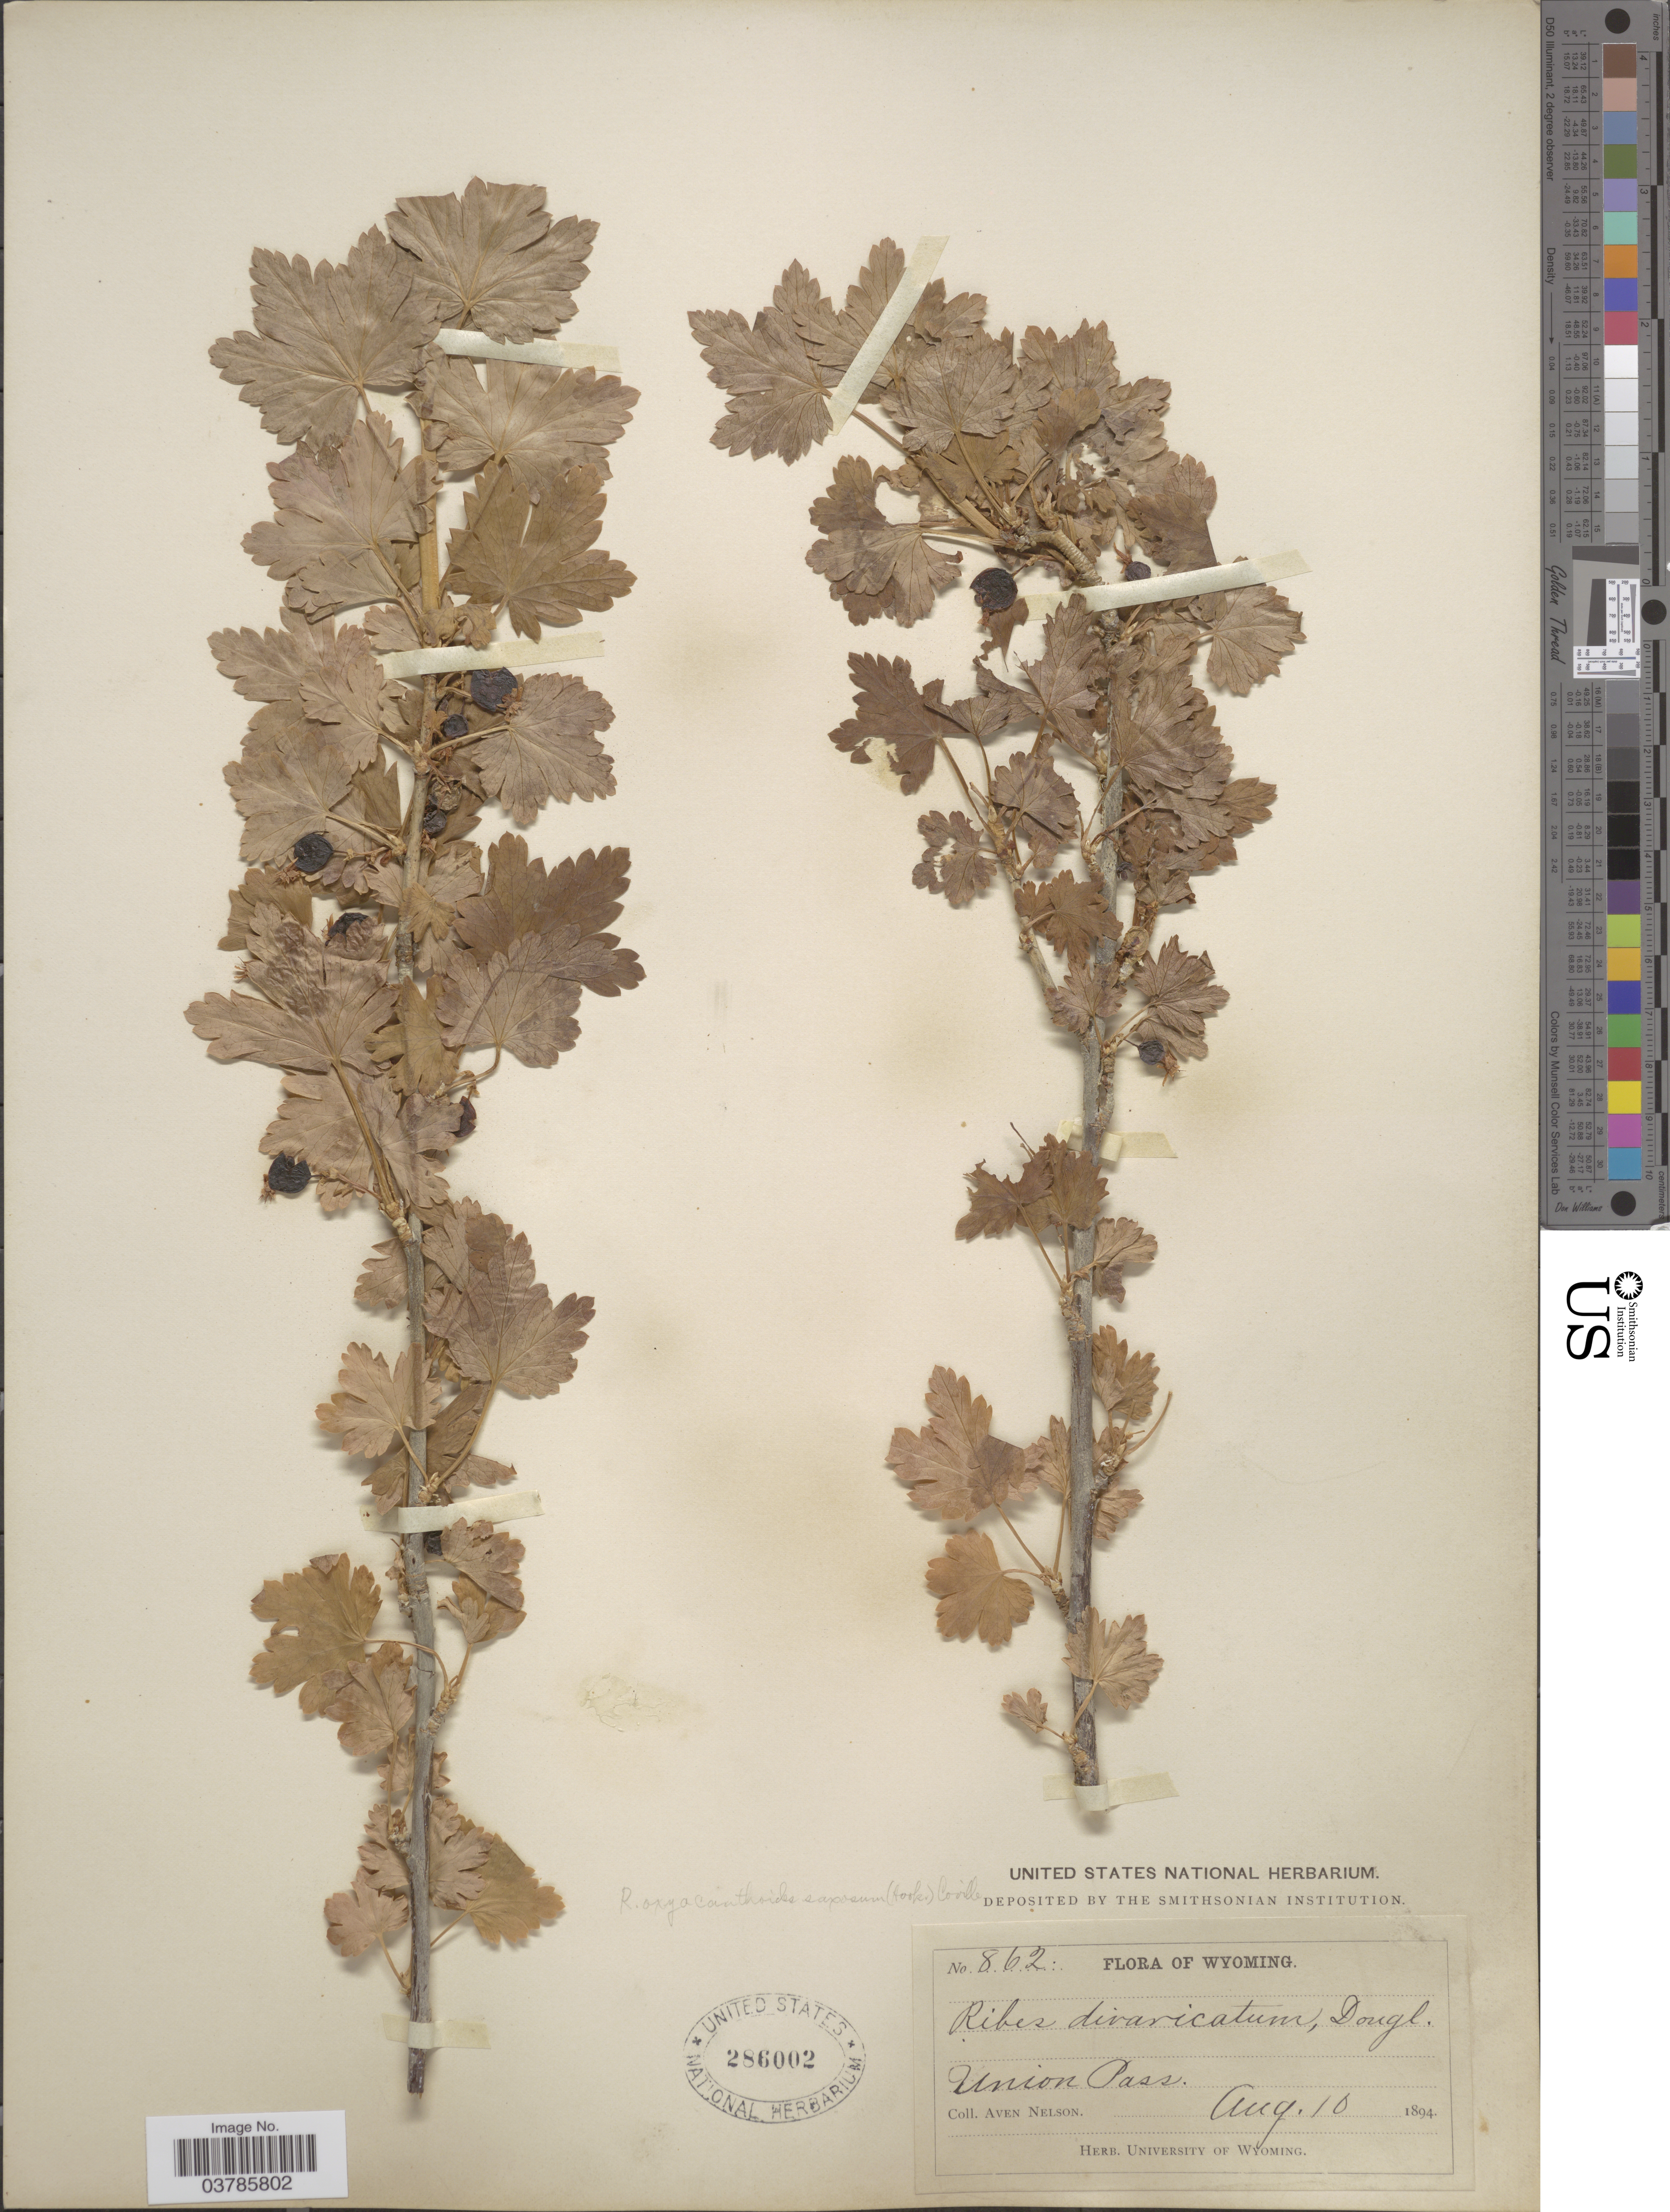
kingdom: Plantae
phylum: Tracheophyta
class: Magnoliopsida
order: Saxifragales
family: Grossulariaceae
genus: Ribes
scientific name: Ribes inerme var. inerme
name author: Rydb.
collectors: A. Nelson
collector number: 862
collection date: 1894-08-10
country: United States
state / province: Wyoming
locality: Union Pass.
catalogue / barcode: US 286002